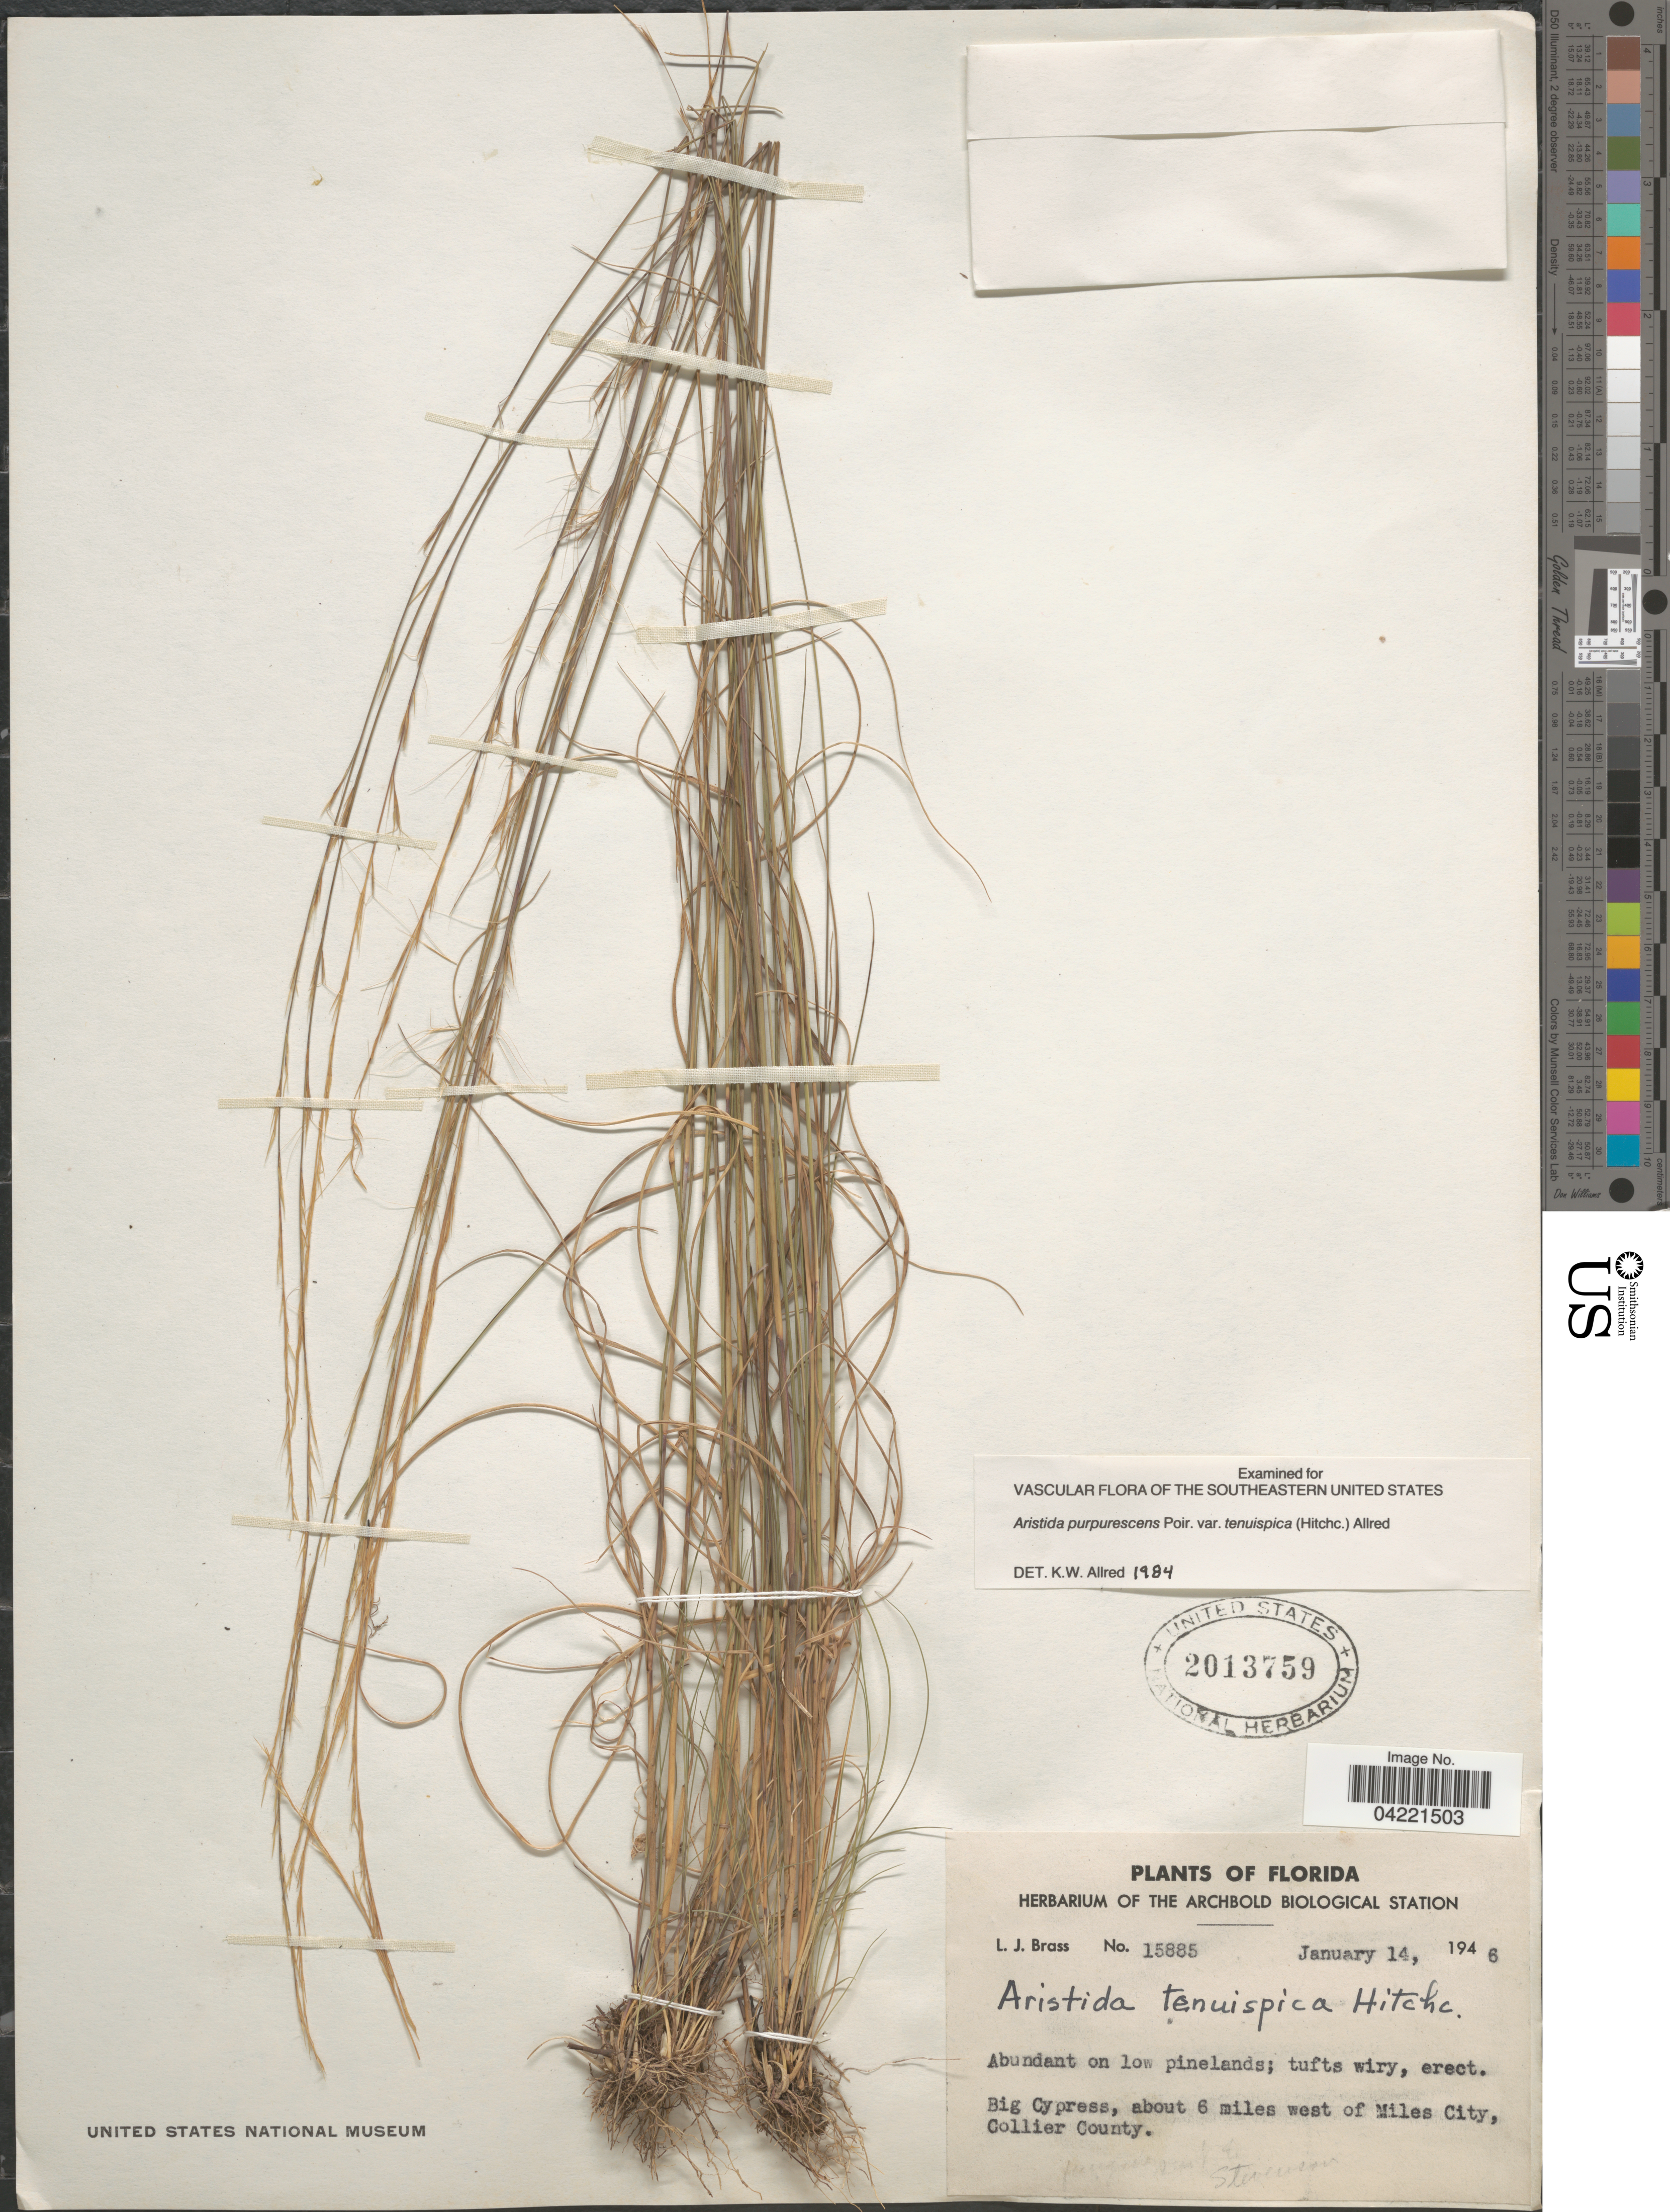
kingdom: Plantae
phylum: Tracheophyta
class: Liliopsida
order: Poales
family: Poaceae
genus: Aristida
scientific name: Aristida purpurascens var. tenuispica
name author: (Hitchc.) Allred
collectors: L. J. Brass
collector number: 15885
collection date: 1946-01-14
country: United States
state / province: Florida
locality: Big Cypress, about 6 miles west of Miles City, Collier County.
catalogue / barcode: US 2013759